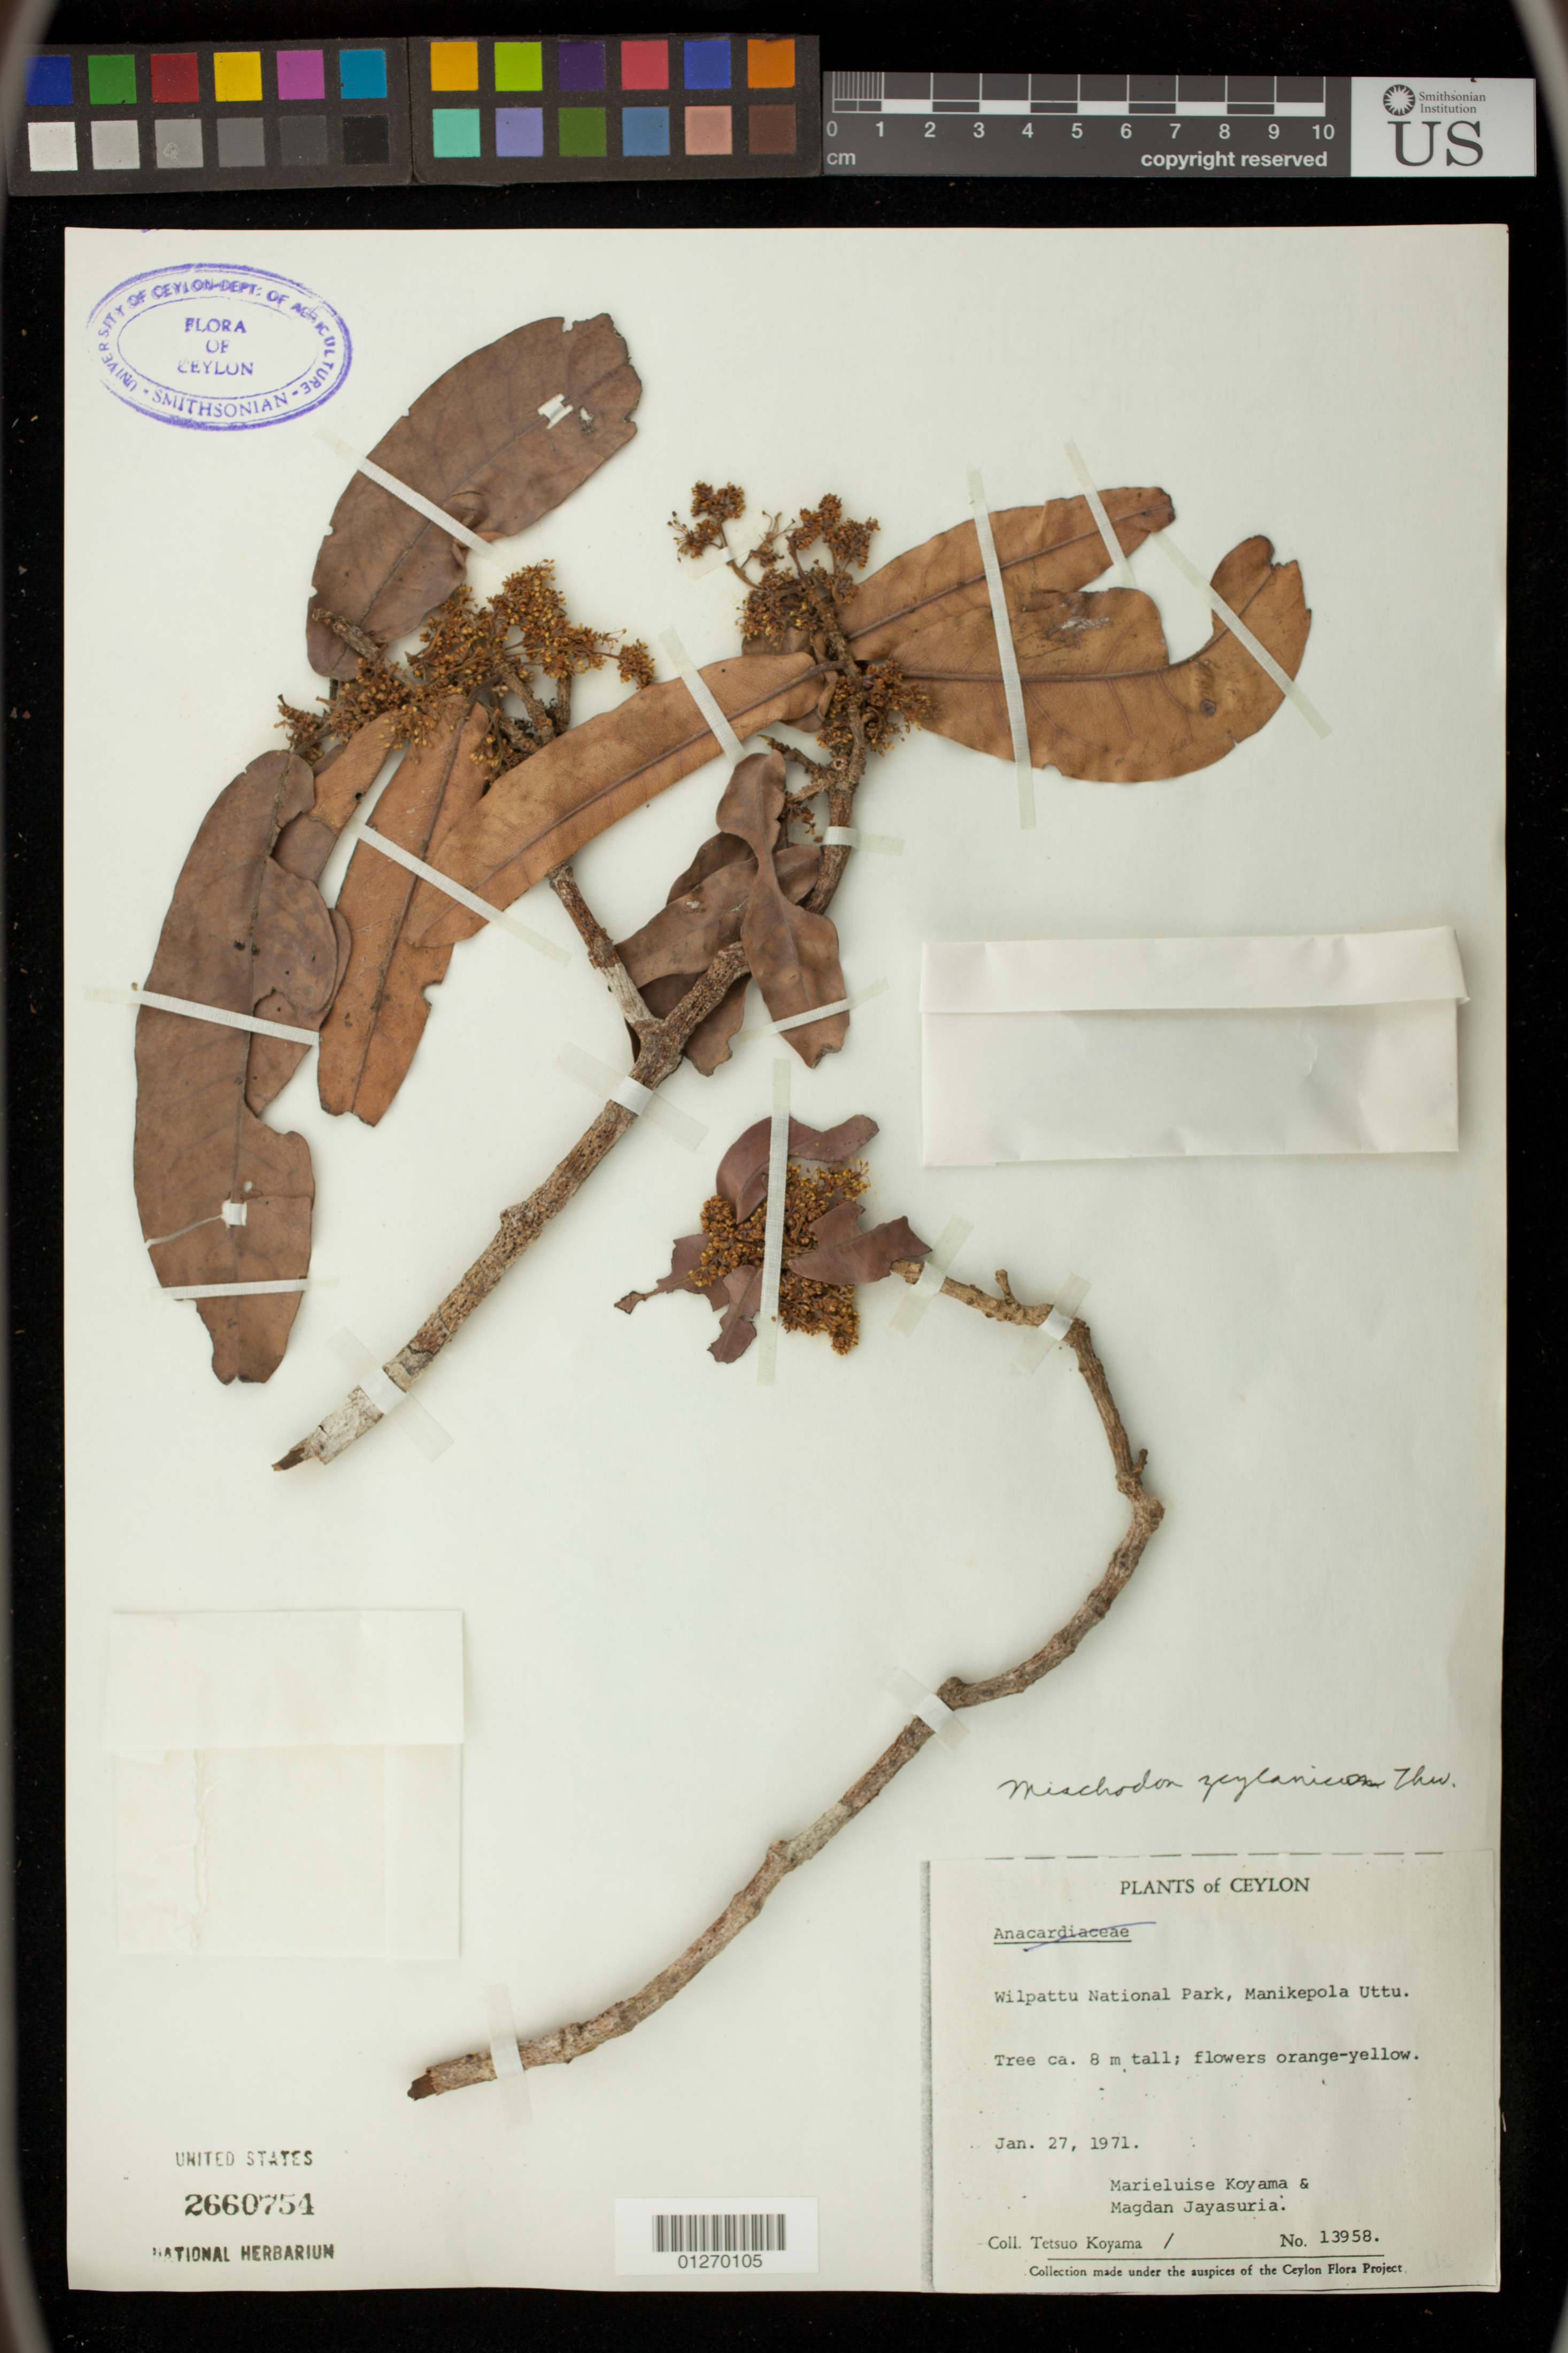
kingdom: Plantae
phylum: Tracheophyta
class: Magnoliopsida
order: Malpighiales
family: Picrodendraceae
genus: Mischodon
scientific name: Mischodon zeylanicus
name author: Thwaites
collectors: T. Koyama, M. Koyama & M. Jayasuria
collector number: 13958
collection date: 1971-01-27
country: Sri Lanka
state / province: North Western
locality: Wilpattu National Park, Manikepola Uttu.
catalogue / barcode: US 2660754